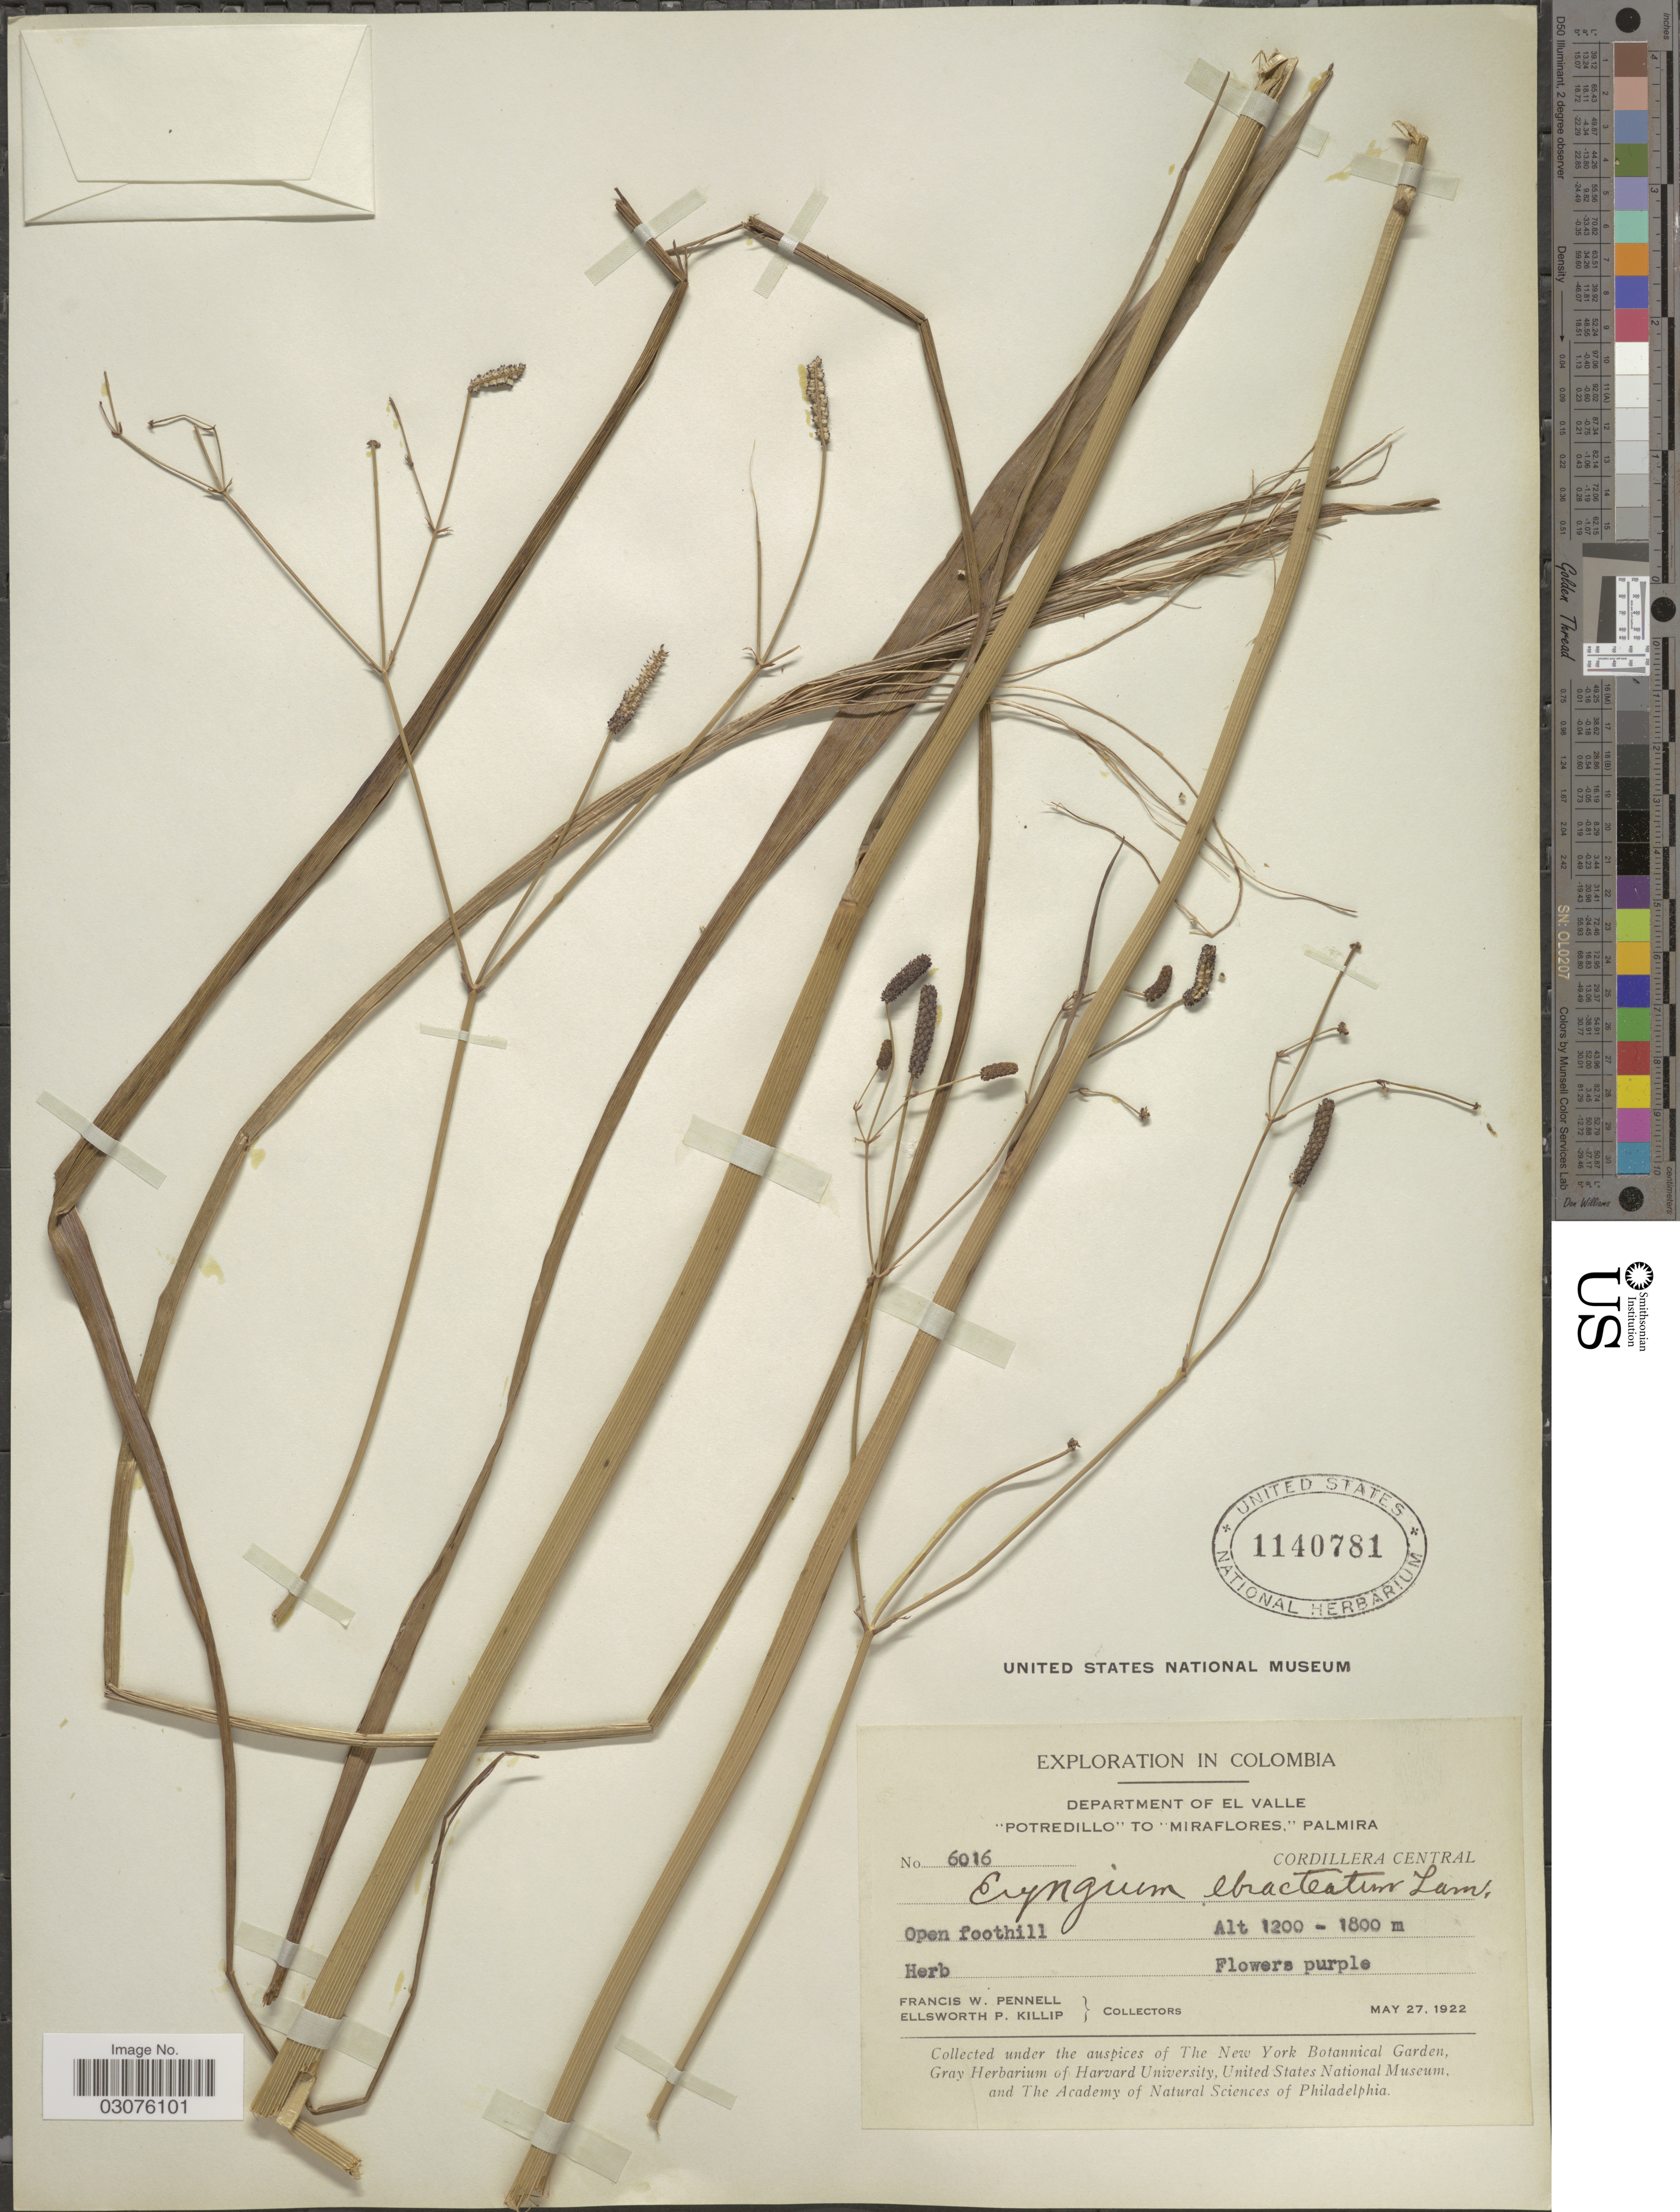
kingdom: Plantae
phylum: Tracheophyta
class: Magnoliopsida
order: Apiales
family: Apiaceae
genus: Eryngium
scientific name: Eryngium ebracteatum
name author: Lam.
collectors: F. W. Pennell & E. P. Killip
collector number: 6016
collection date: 1922-05-27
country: Colombia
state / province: Valle del Cauca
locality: Department of El Valle. "Potredillo" to "Miraflores", Palmira. Cordillera Central.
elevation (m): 1200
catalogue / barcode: US 1140781